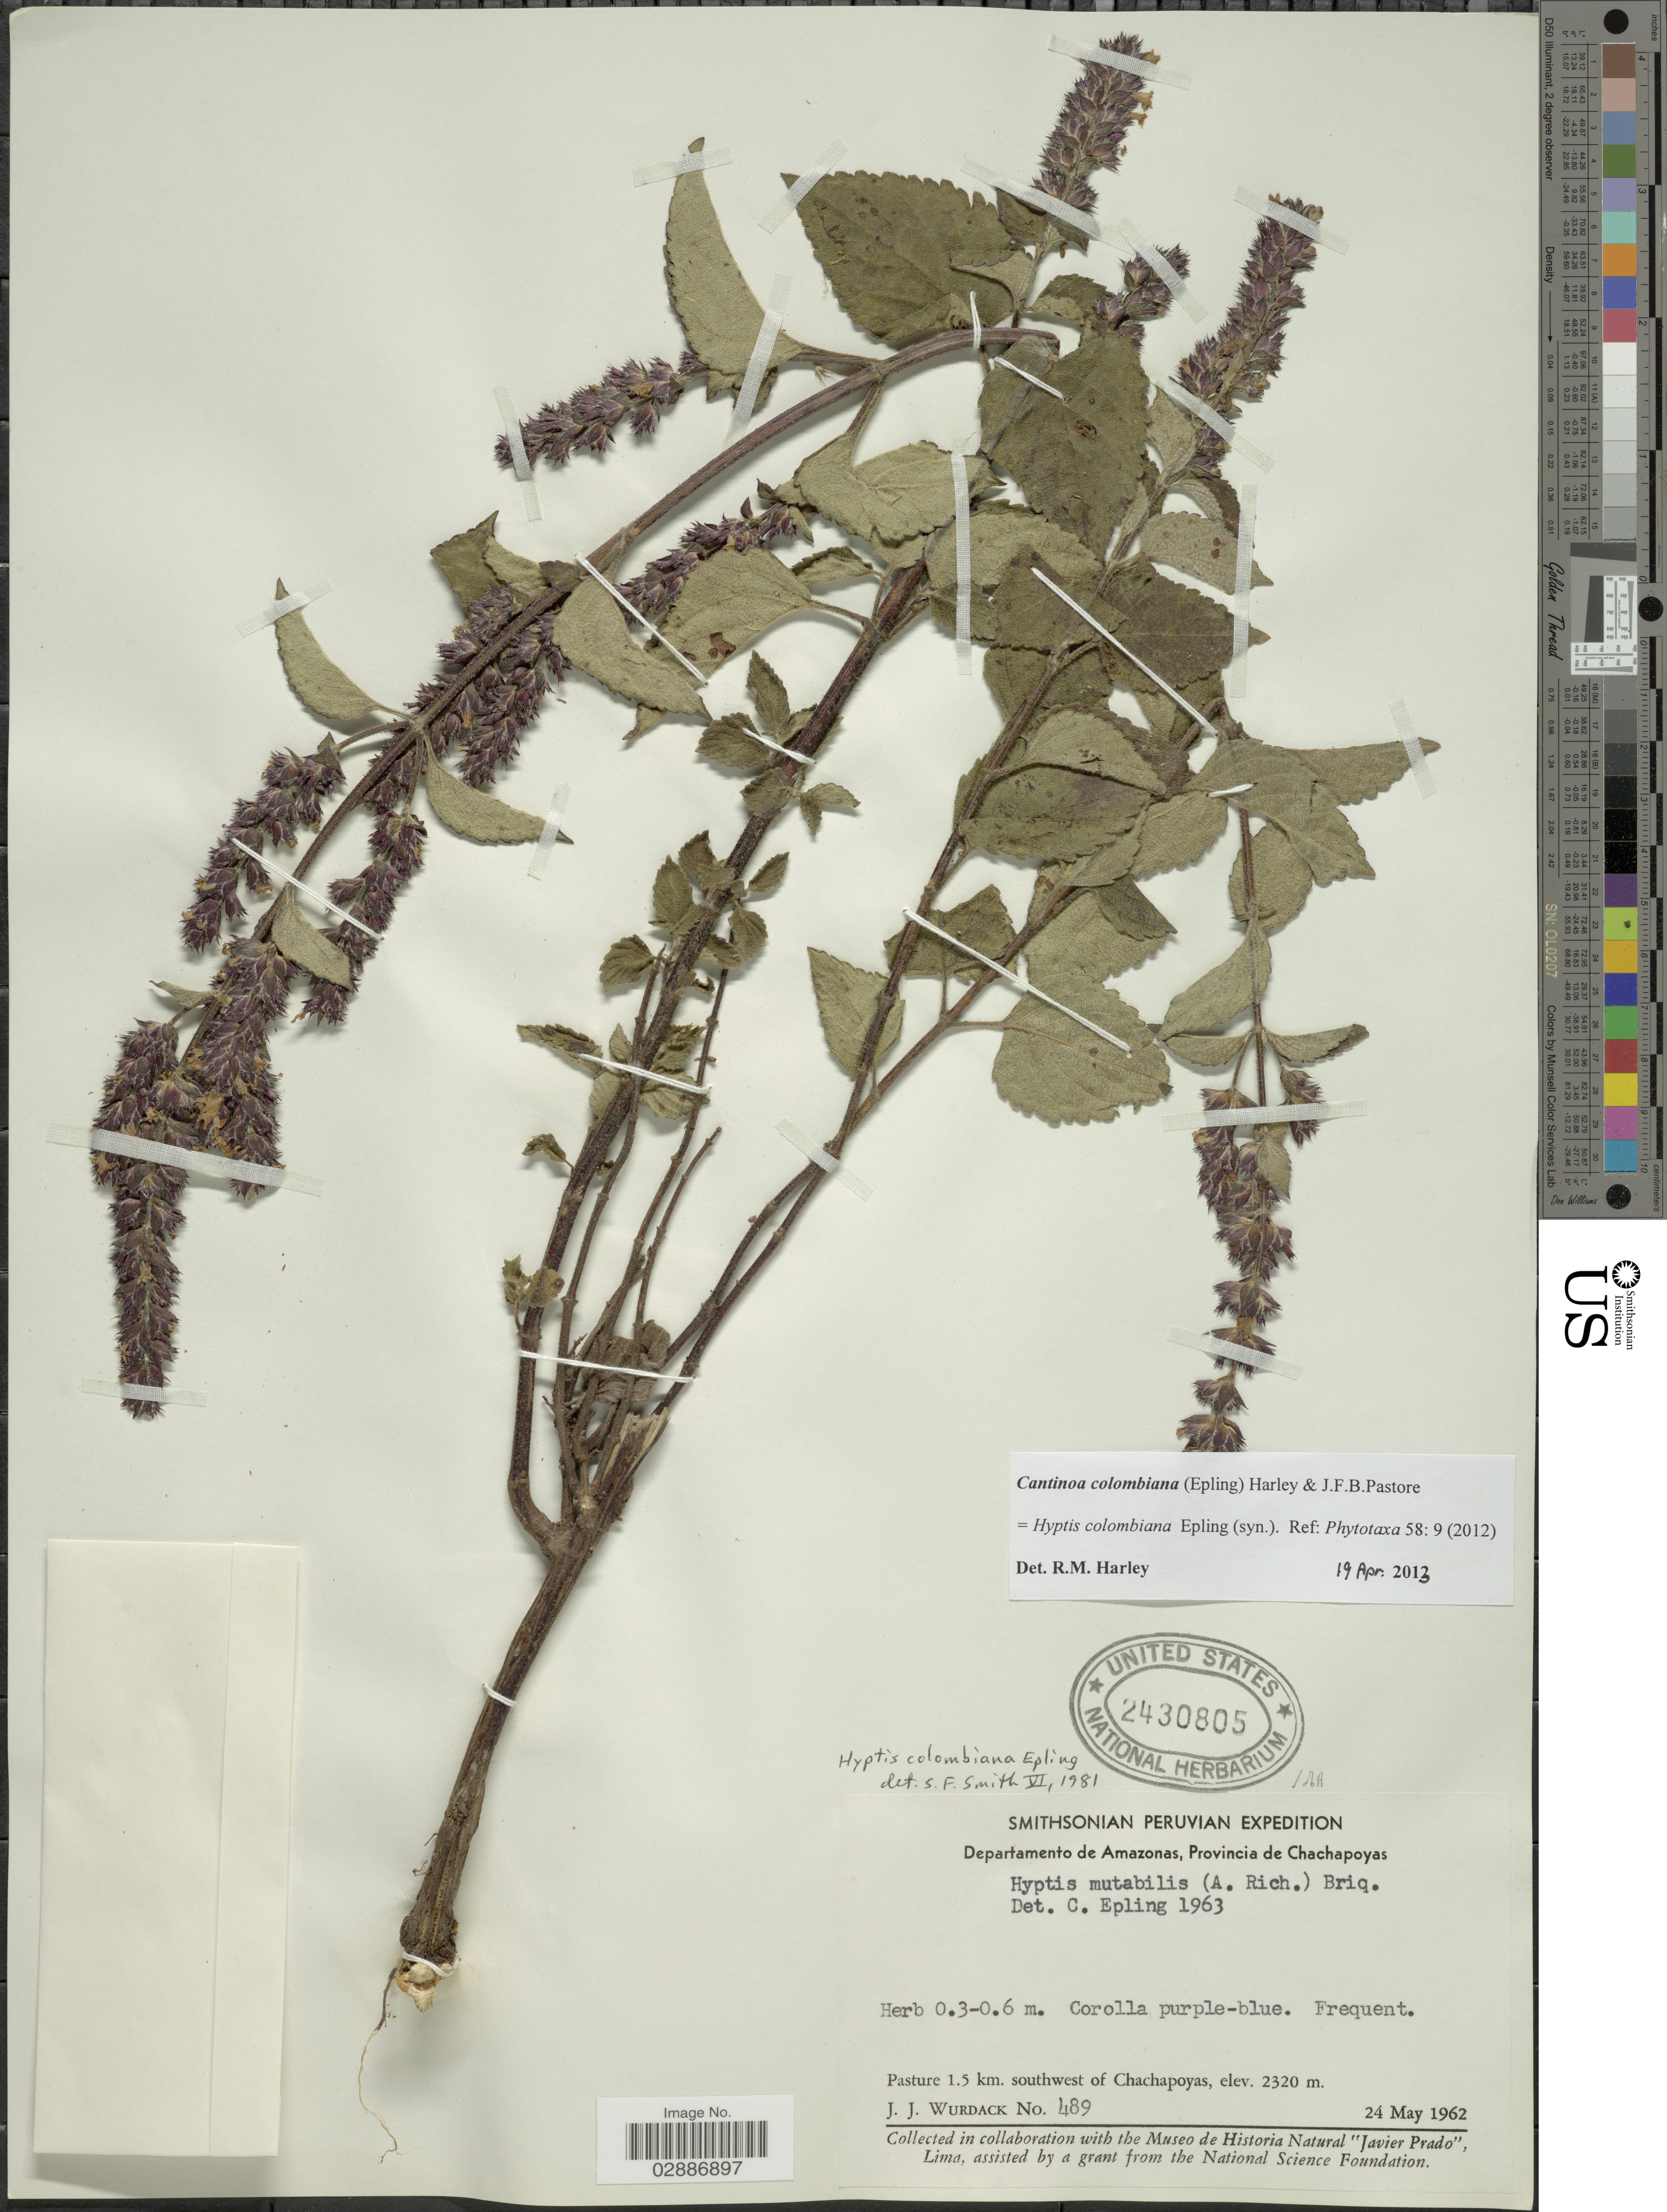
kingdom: Plantae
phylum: Tracheophyta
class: Magnoliopsida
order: Lamiales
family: Lamiaceae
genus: Cantinoa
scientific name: Cantinoa colombiana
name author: (Epling) Harley & J.F.B. Pastore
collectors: J. J. Wurdack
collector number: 489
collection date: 1962-05-24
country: Peru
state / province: Amazonas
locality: Departamento de Amazonas, Provincia de Chachapoyas. Pasture 1.5 km. southwest of Chachapoyas.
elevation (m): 2320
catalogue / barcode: US 2430805